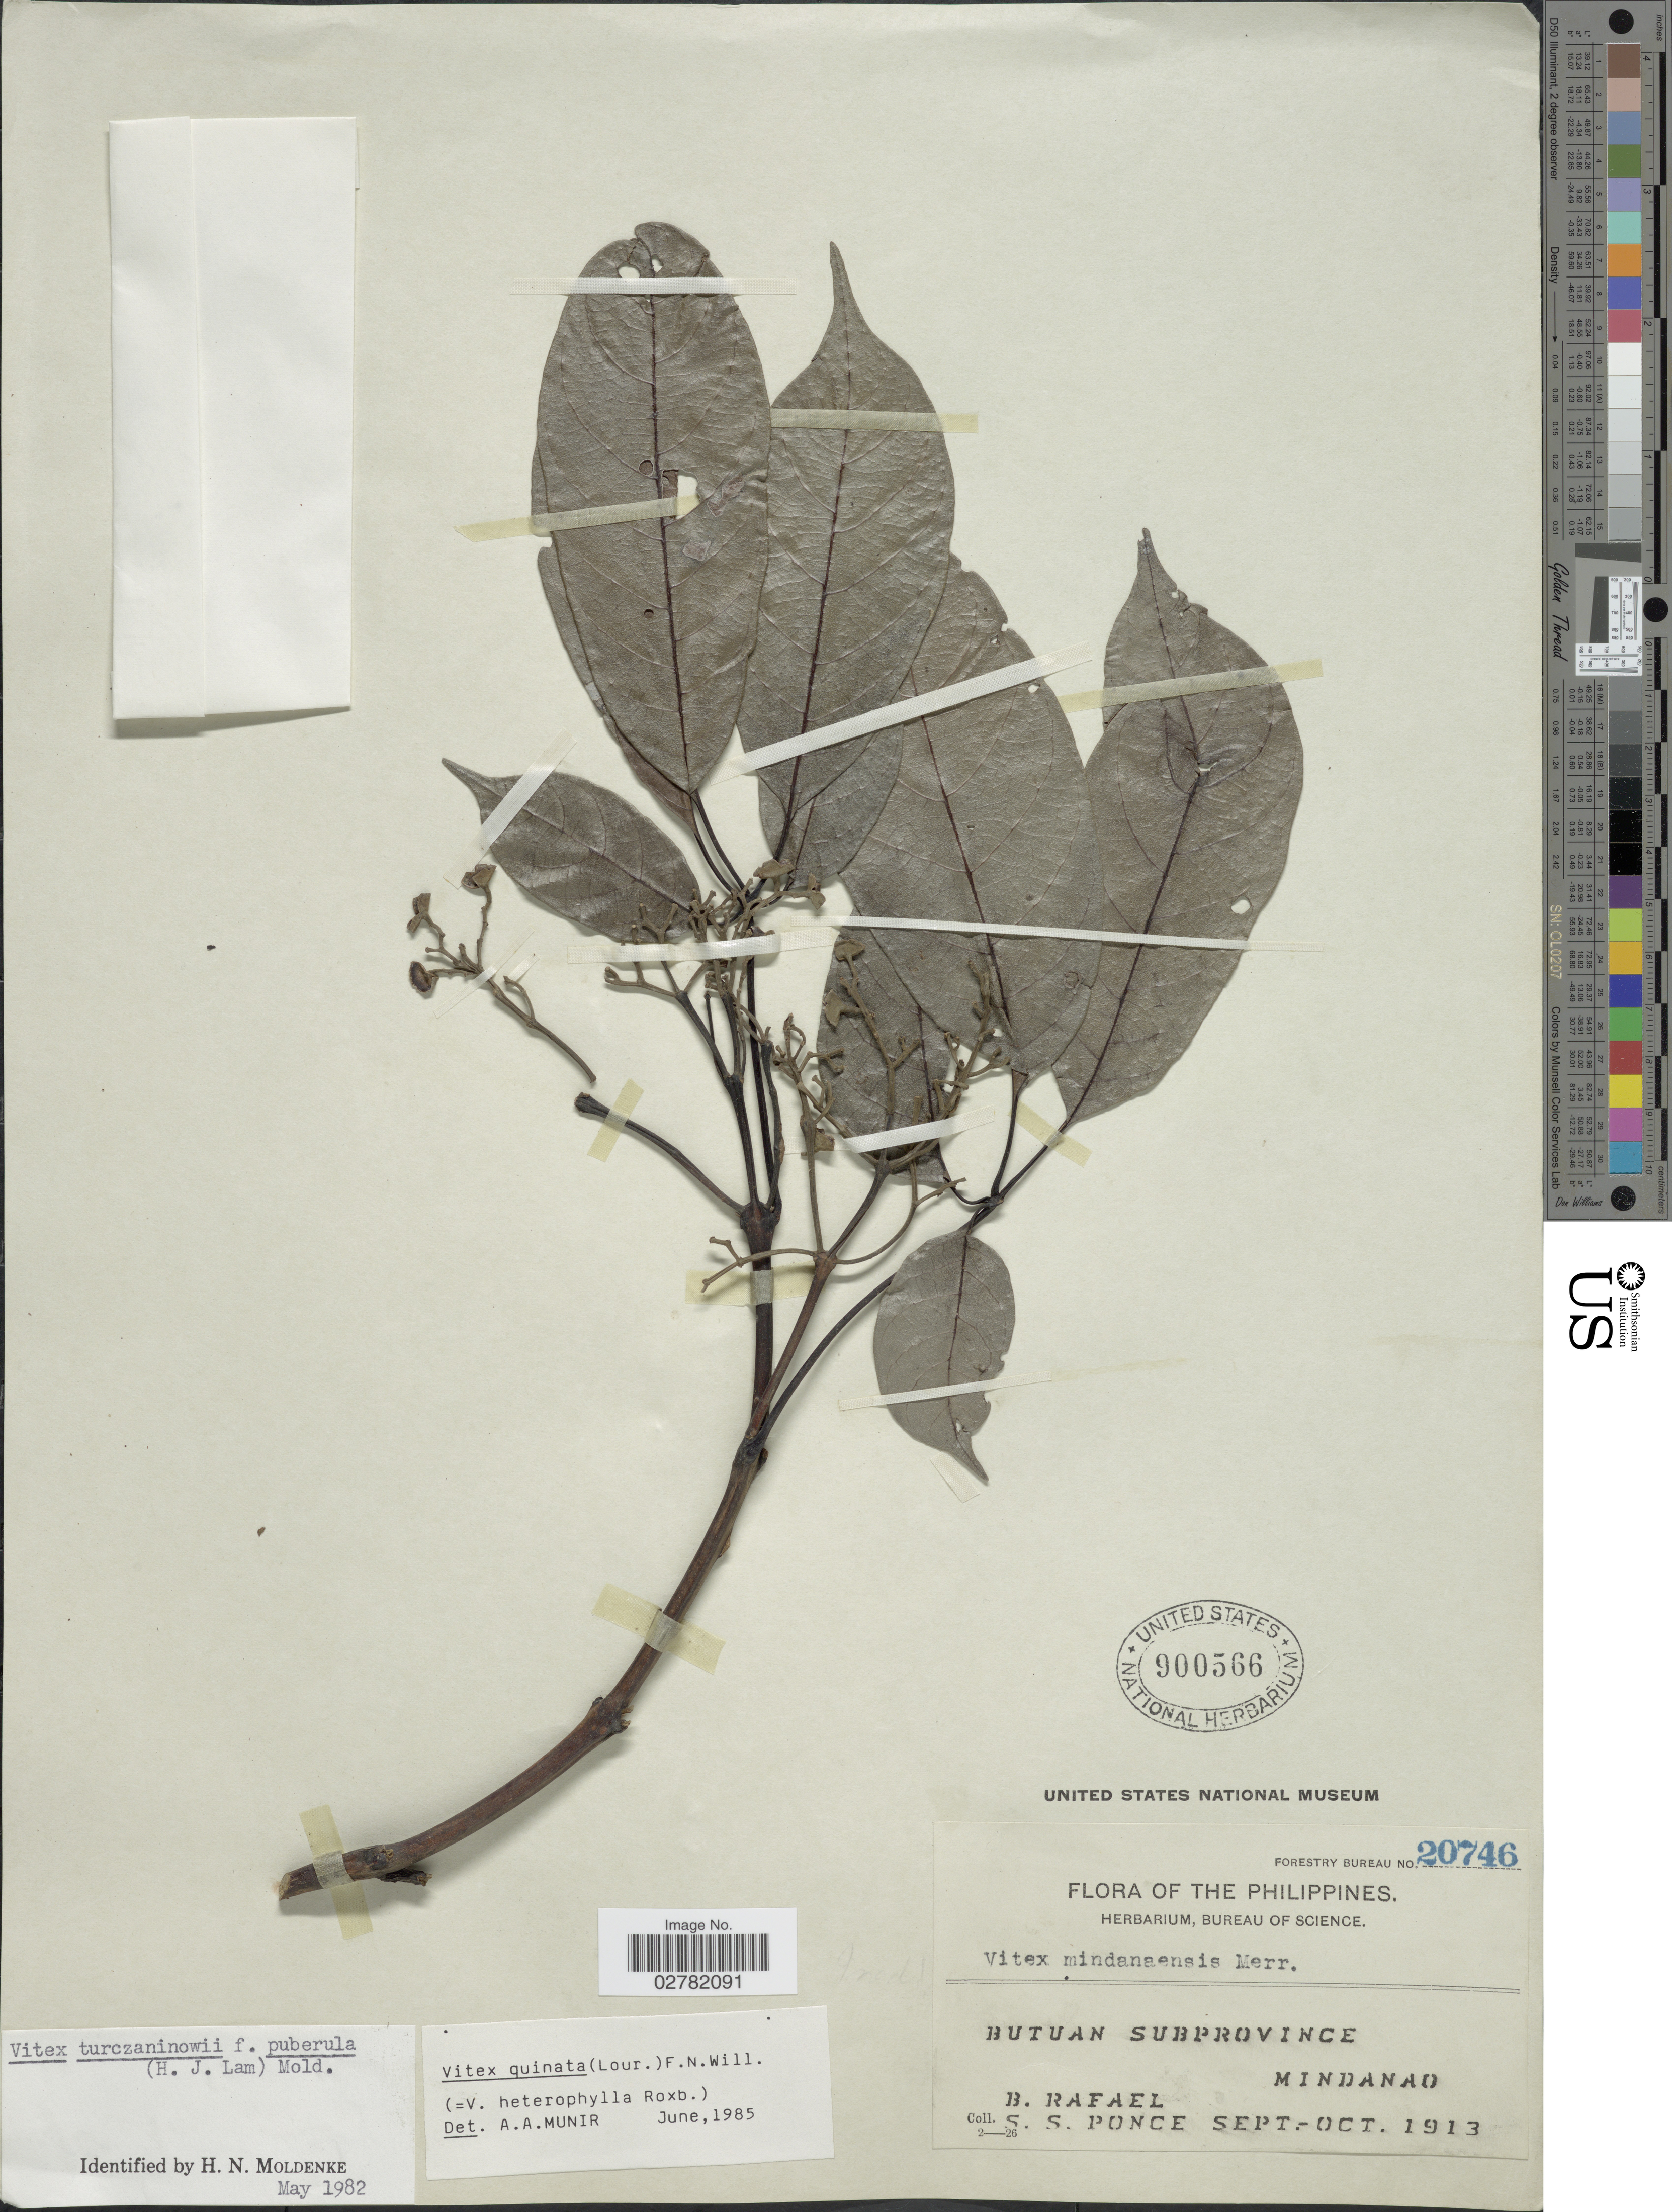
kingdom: Plantae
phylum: Tracheophyta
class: Magnoliopsida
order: Lamiales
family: Lamiaceae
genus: Vitex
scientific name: Vitex quinata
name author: (Lour.) F.N. Williams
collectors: B. Rafael & S. Ponce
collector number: Forestry Bureau 20746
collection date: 1913-09/1913-10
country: Philippines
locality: Butuan Subprovince Mindanao.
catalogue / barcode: US 900566